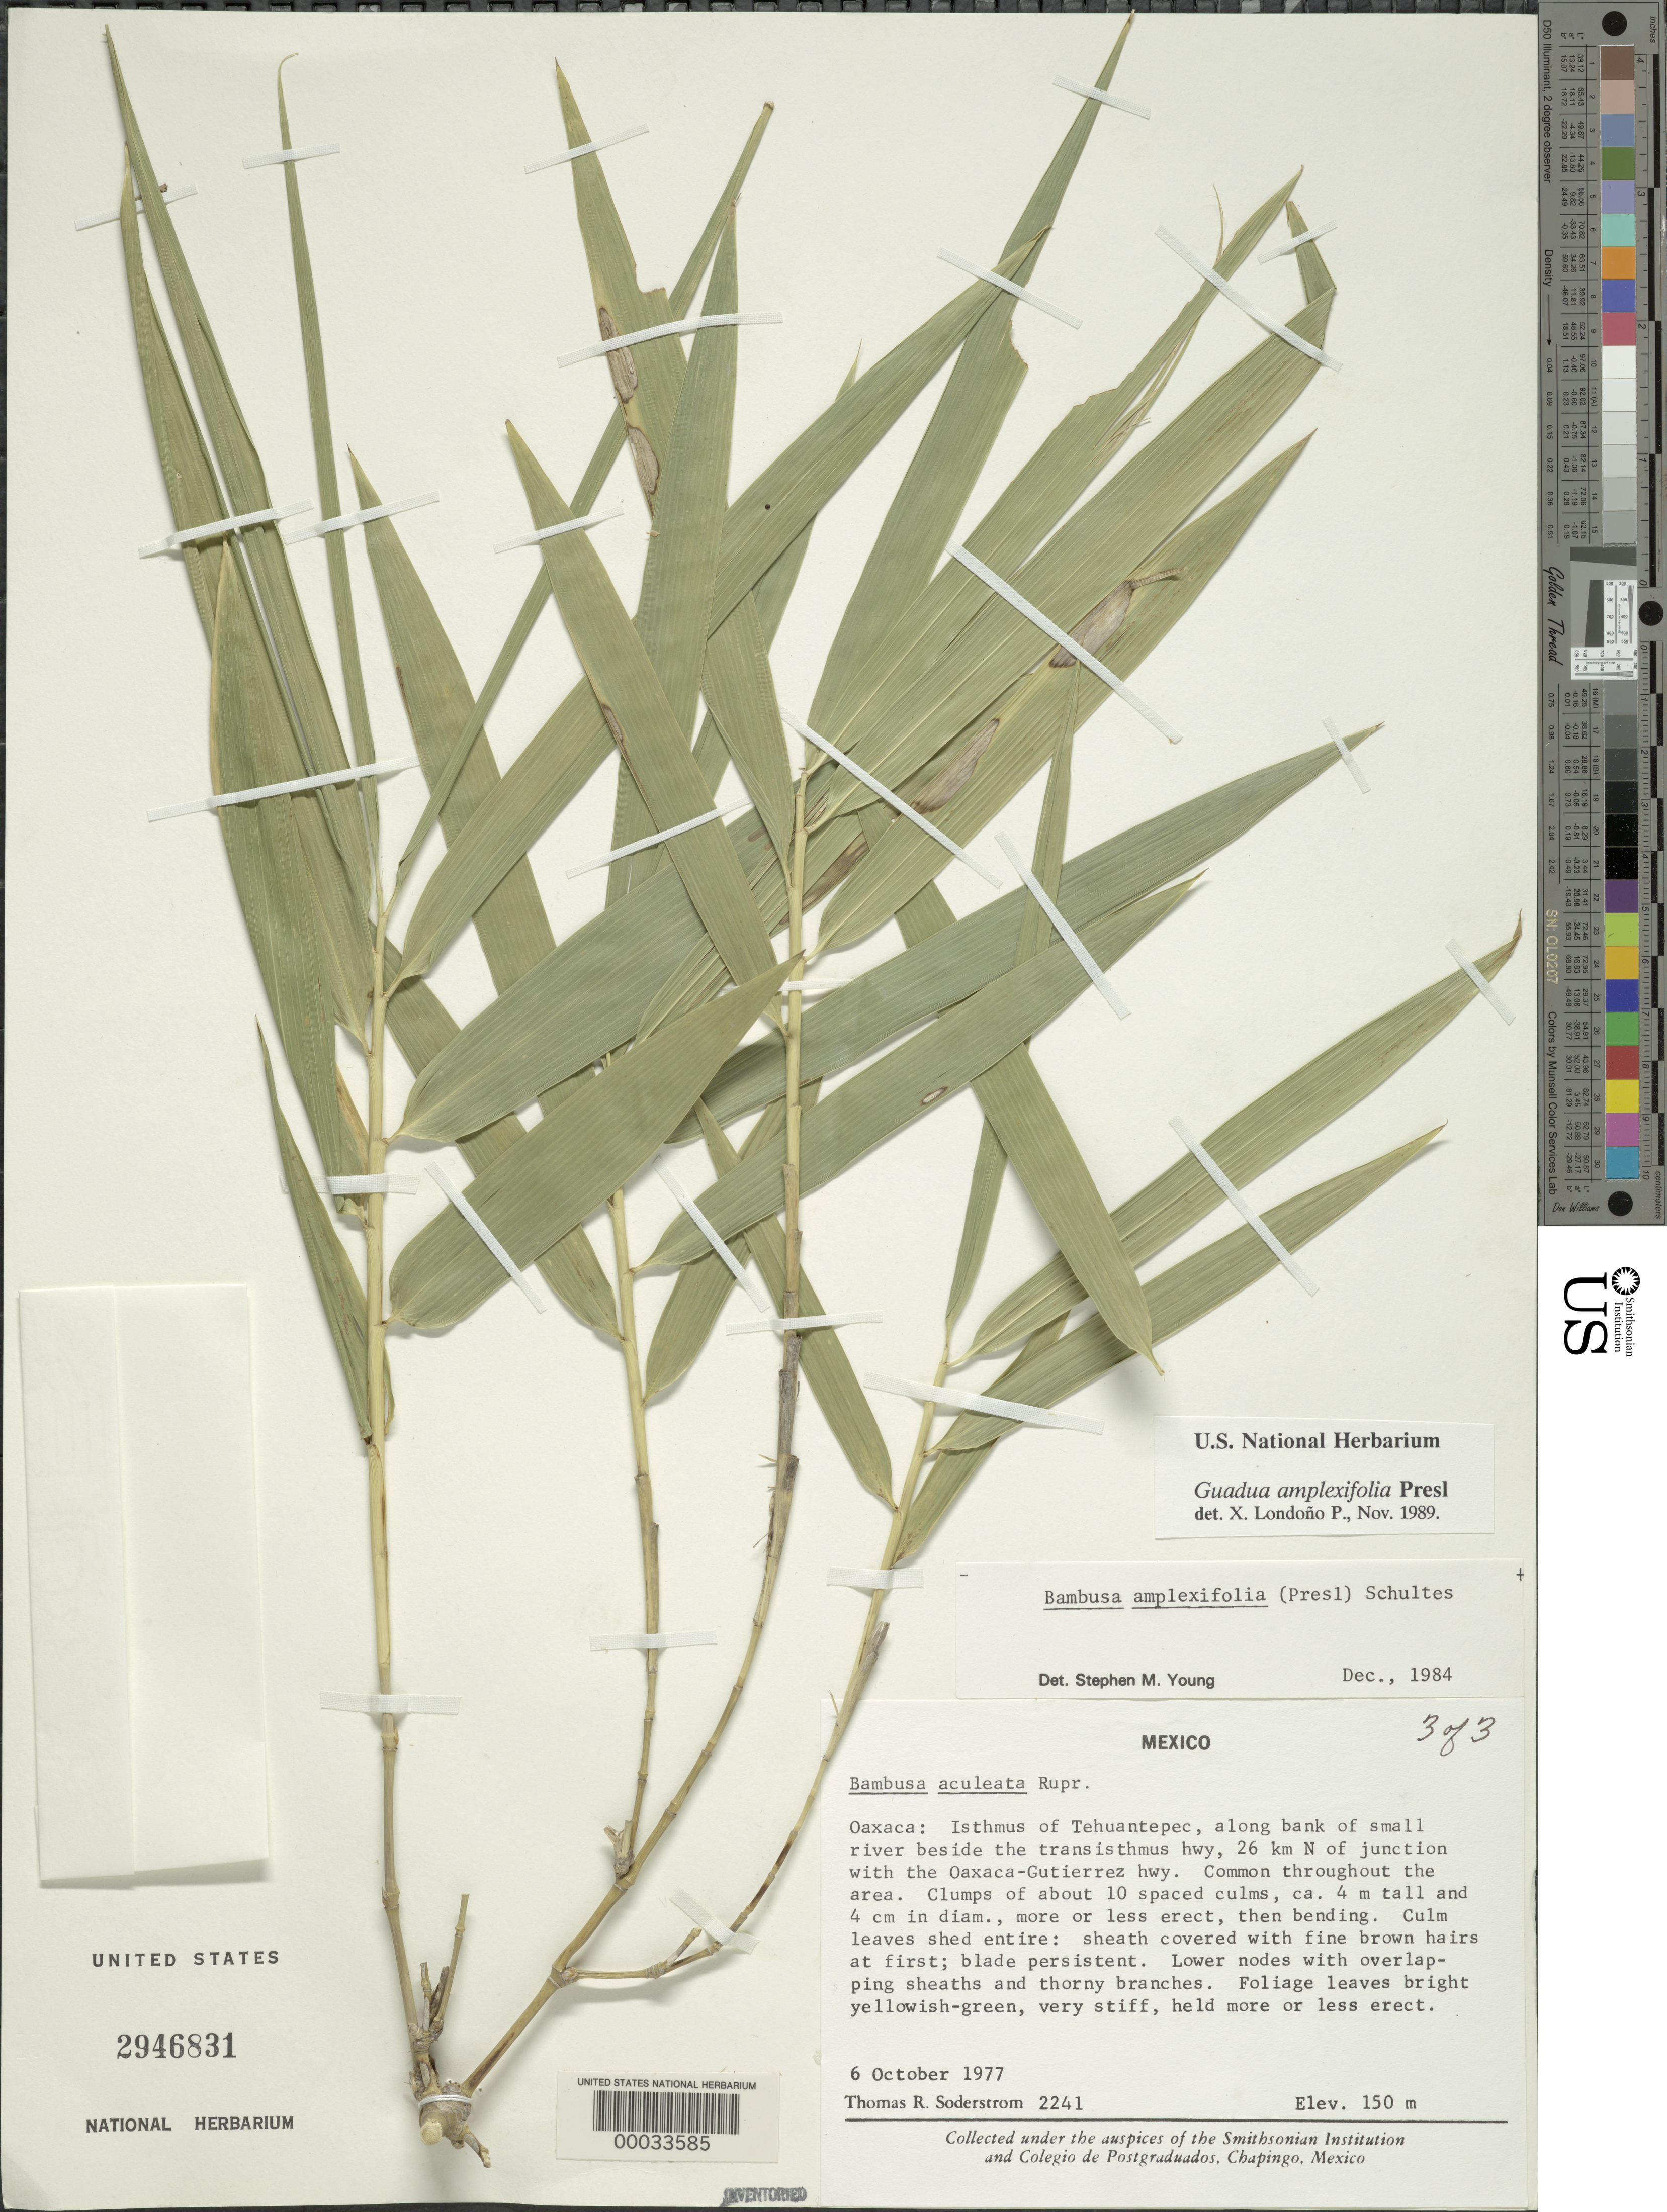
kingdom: Plantae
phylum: Tracheophyta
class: Liliopsida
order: Poales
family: Poaceae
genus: Guadua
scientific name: Guadua amplexifolia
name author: J. Presl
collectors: T. R. Soderstrom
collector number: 2241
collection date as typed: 06 Oct 1977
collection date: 1977-10-06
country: Mexico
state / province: Oaxaca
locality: Isthmus of Tehuantepec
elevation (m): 150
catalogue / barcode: US 2946831